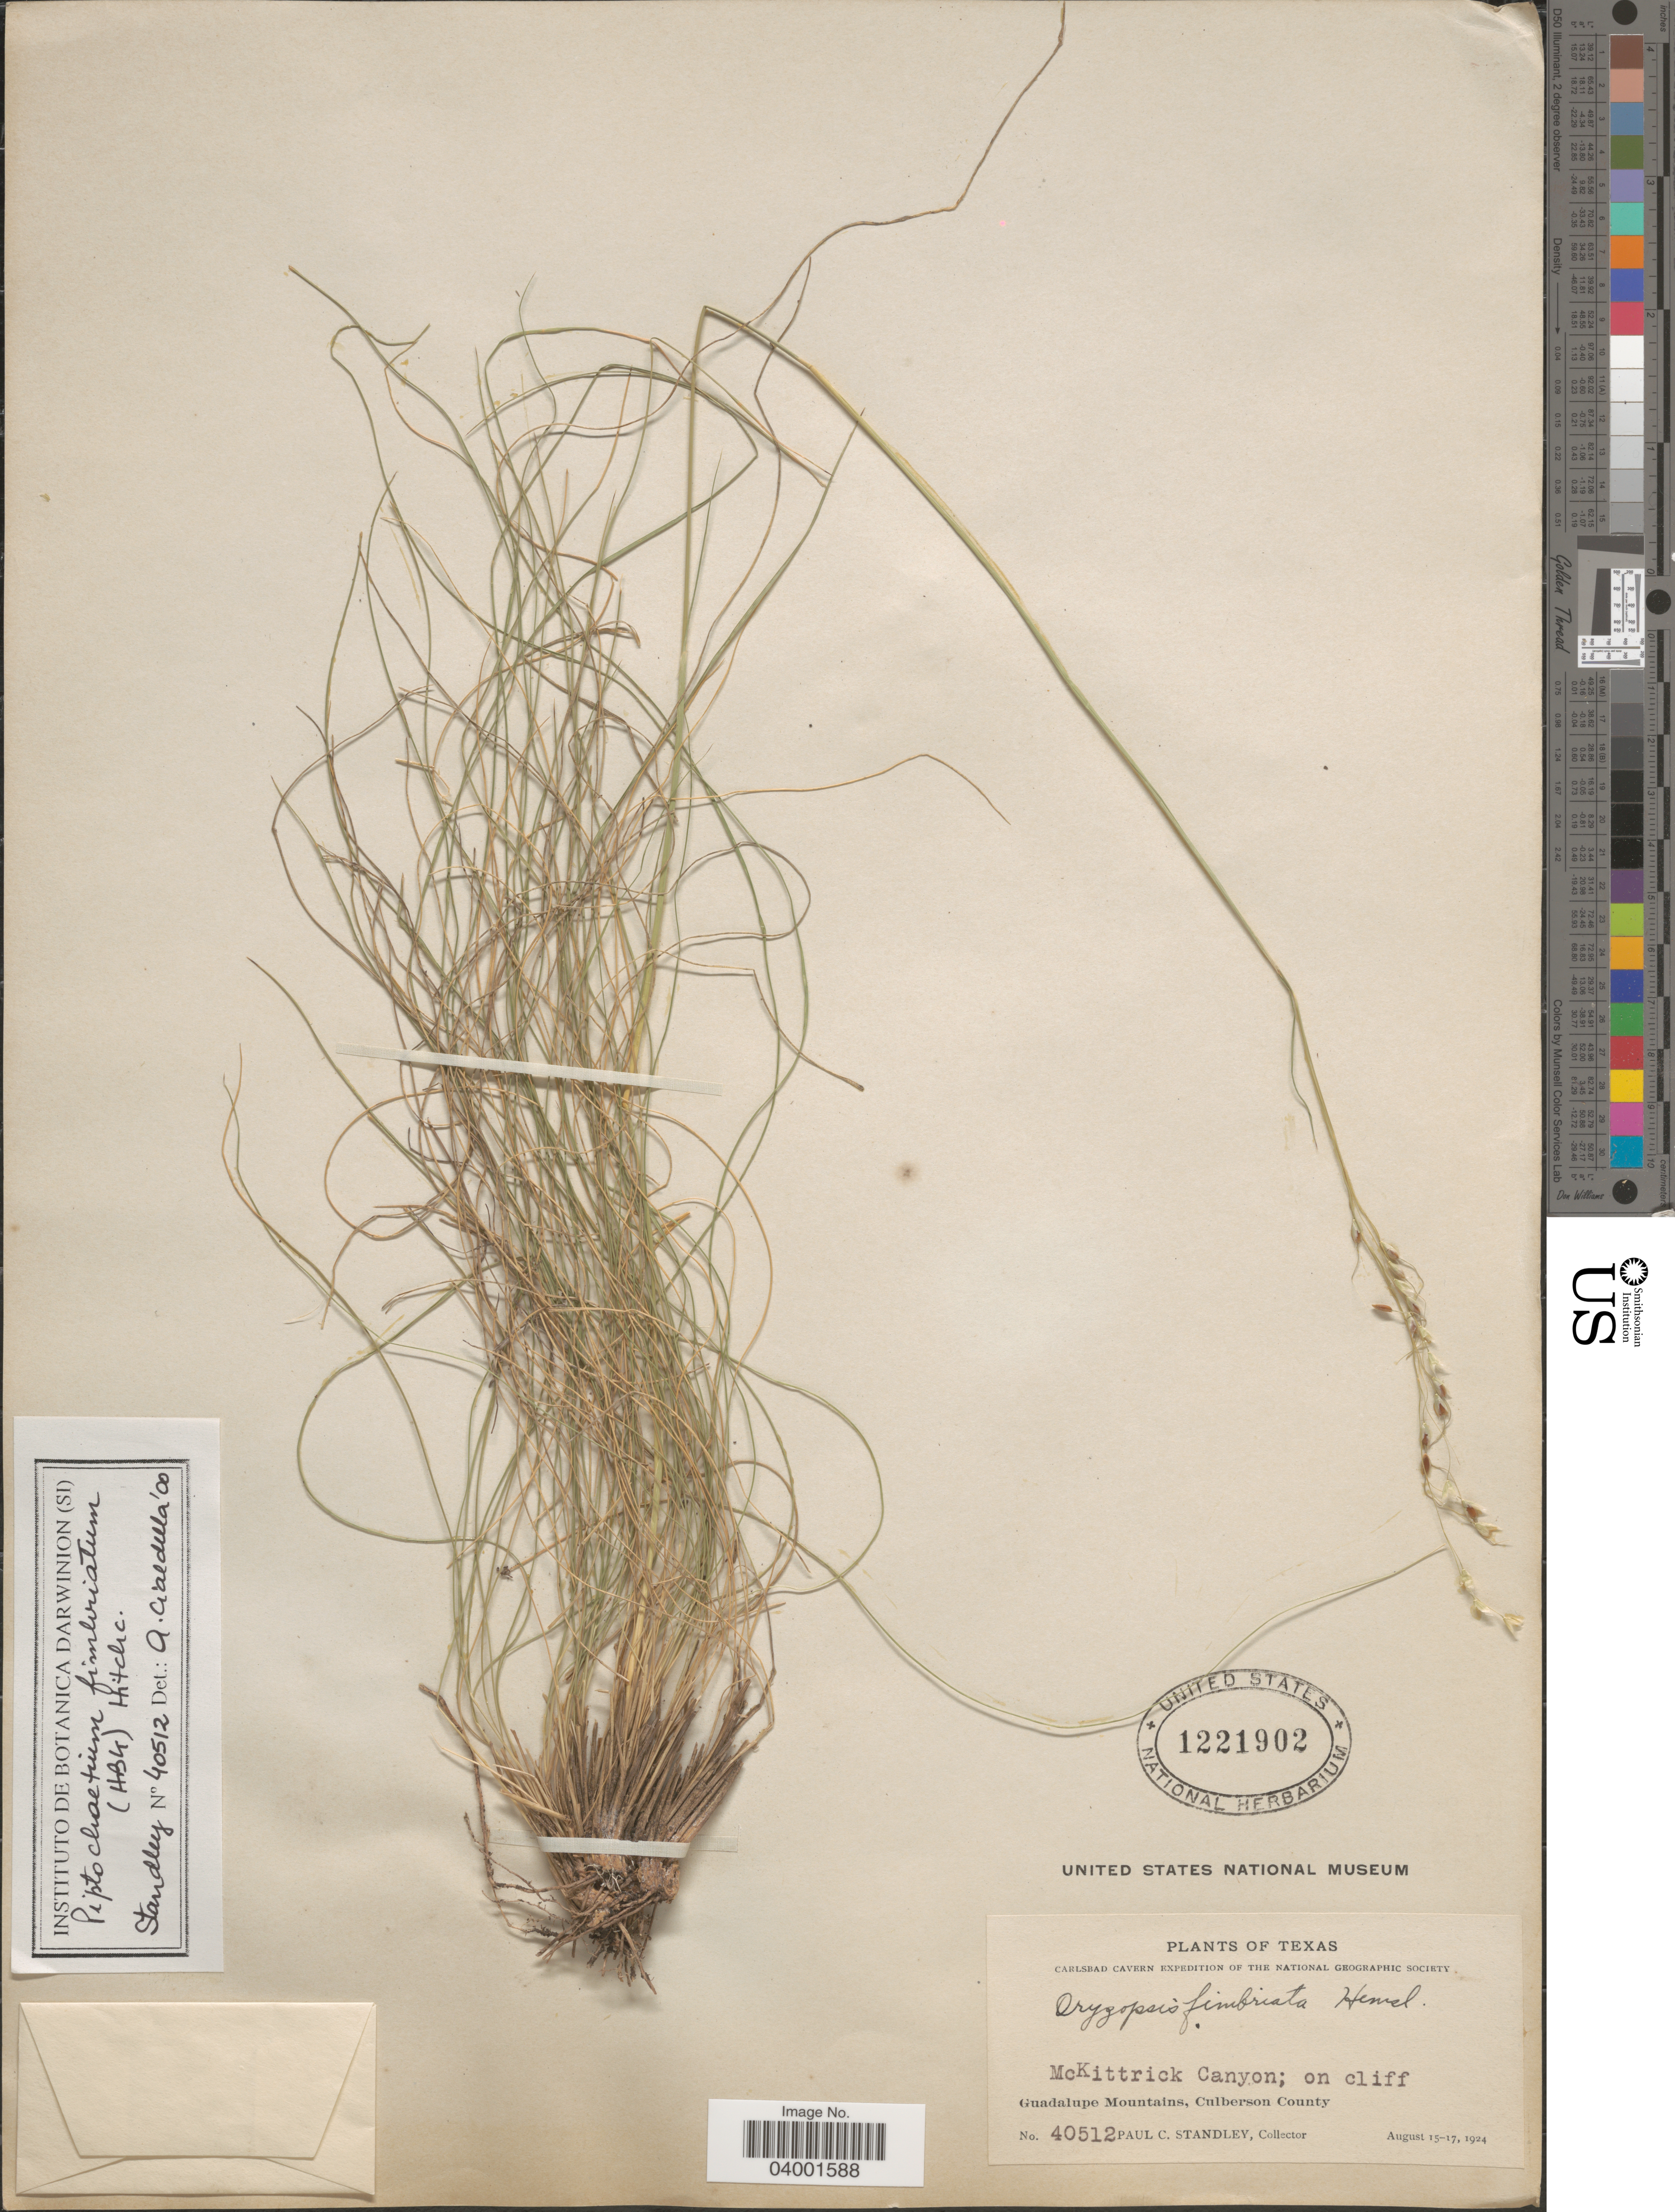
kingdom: Plantae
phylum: Tracheophyta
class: Liliopsida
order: Poales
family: Poaceae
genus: Piptochaetium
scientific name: Piptochaetium fimbriatum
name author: (Kunth) Hitchc.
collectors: P. C. Standley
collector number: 40512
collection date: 1924-08-15/1924-08-17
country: United States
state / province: Texas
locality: McKittrick Canyon; on cliff. Guadalupe Mountains, Culberson County.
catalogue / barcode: US 1221902